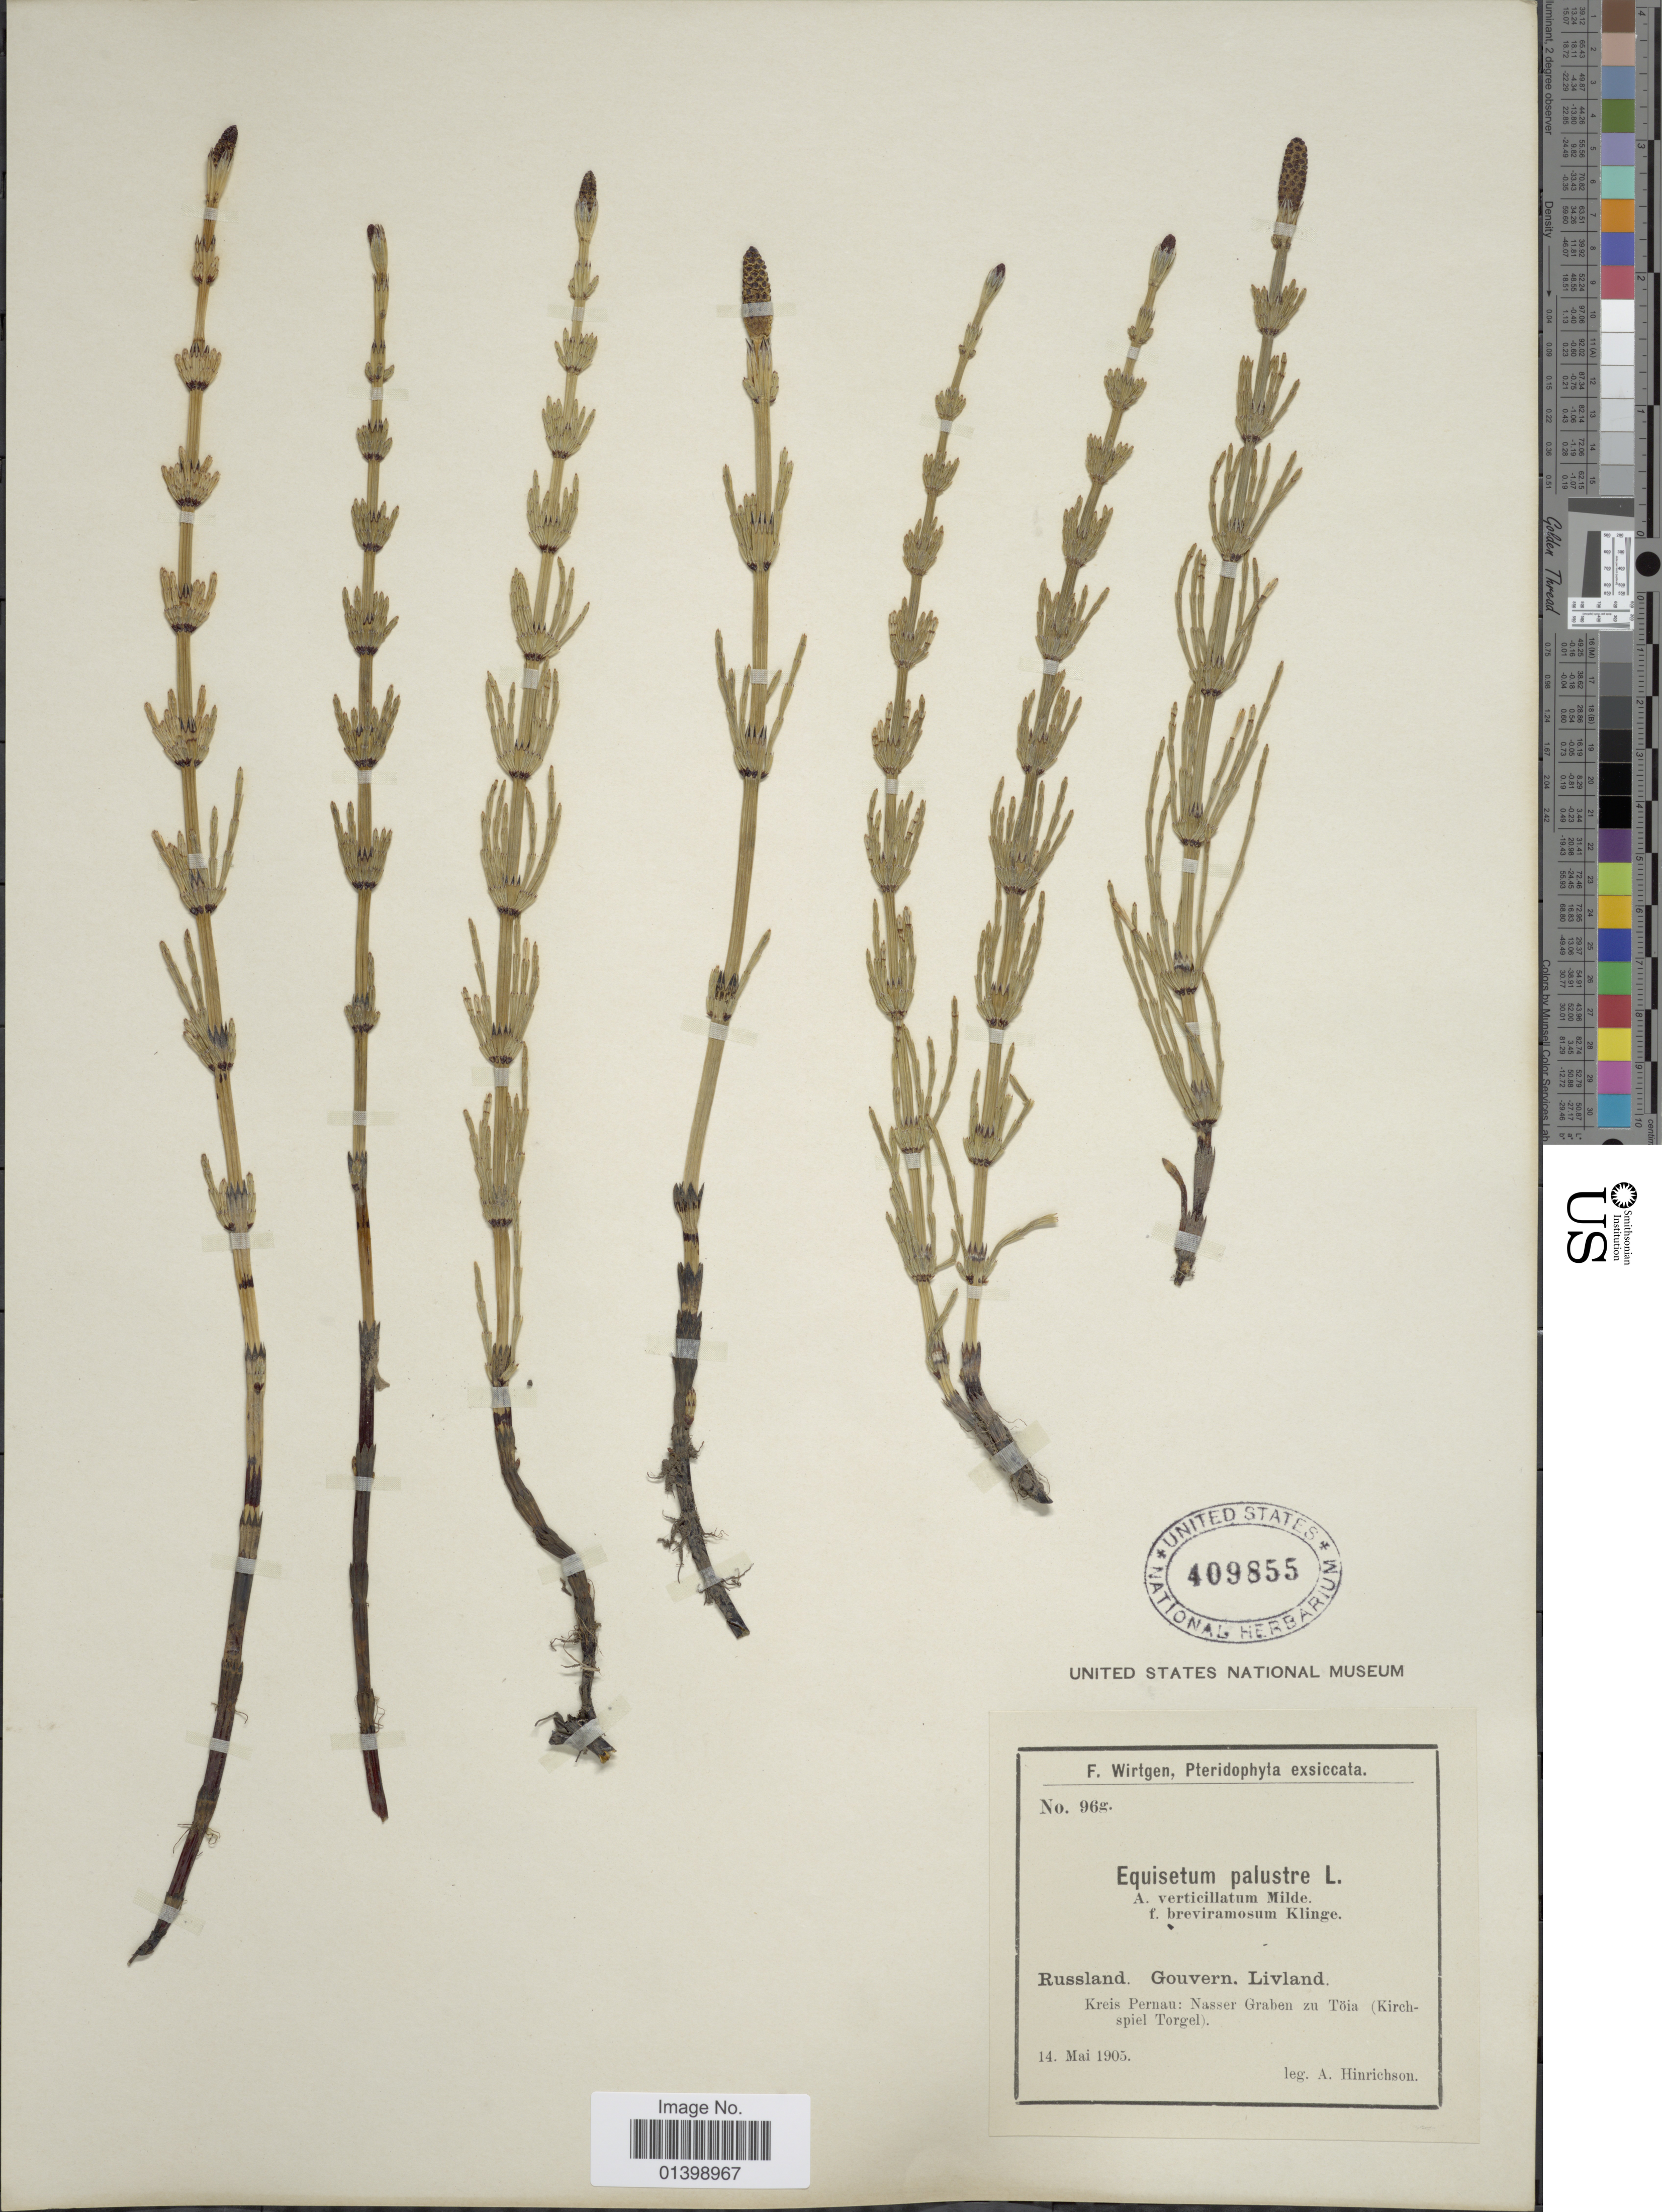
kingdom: Plantae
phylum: Tracheophyta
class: Polypodiopsida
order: Equisetales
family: Equisetaceae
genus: Equisetum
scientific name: Equisetum palustre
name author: L.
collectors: A. Hinrichson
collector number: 96g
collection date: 1905-05-14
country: Latvia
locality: Russland, Gouvern LIvland, Kreis Pernau: nasser Graben zu Töia (Kirchspiel Torgel)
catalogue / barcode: US 409855